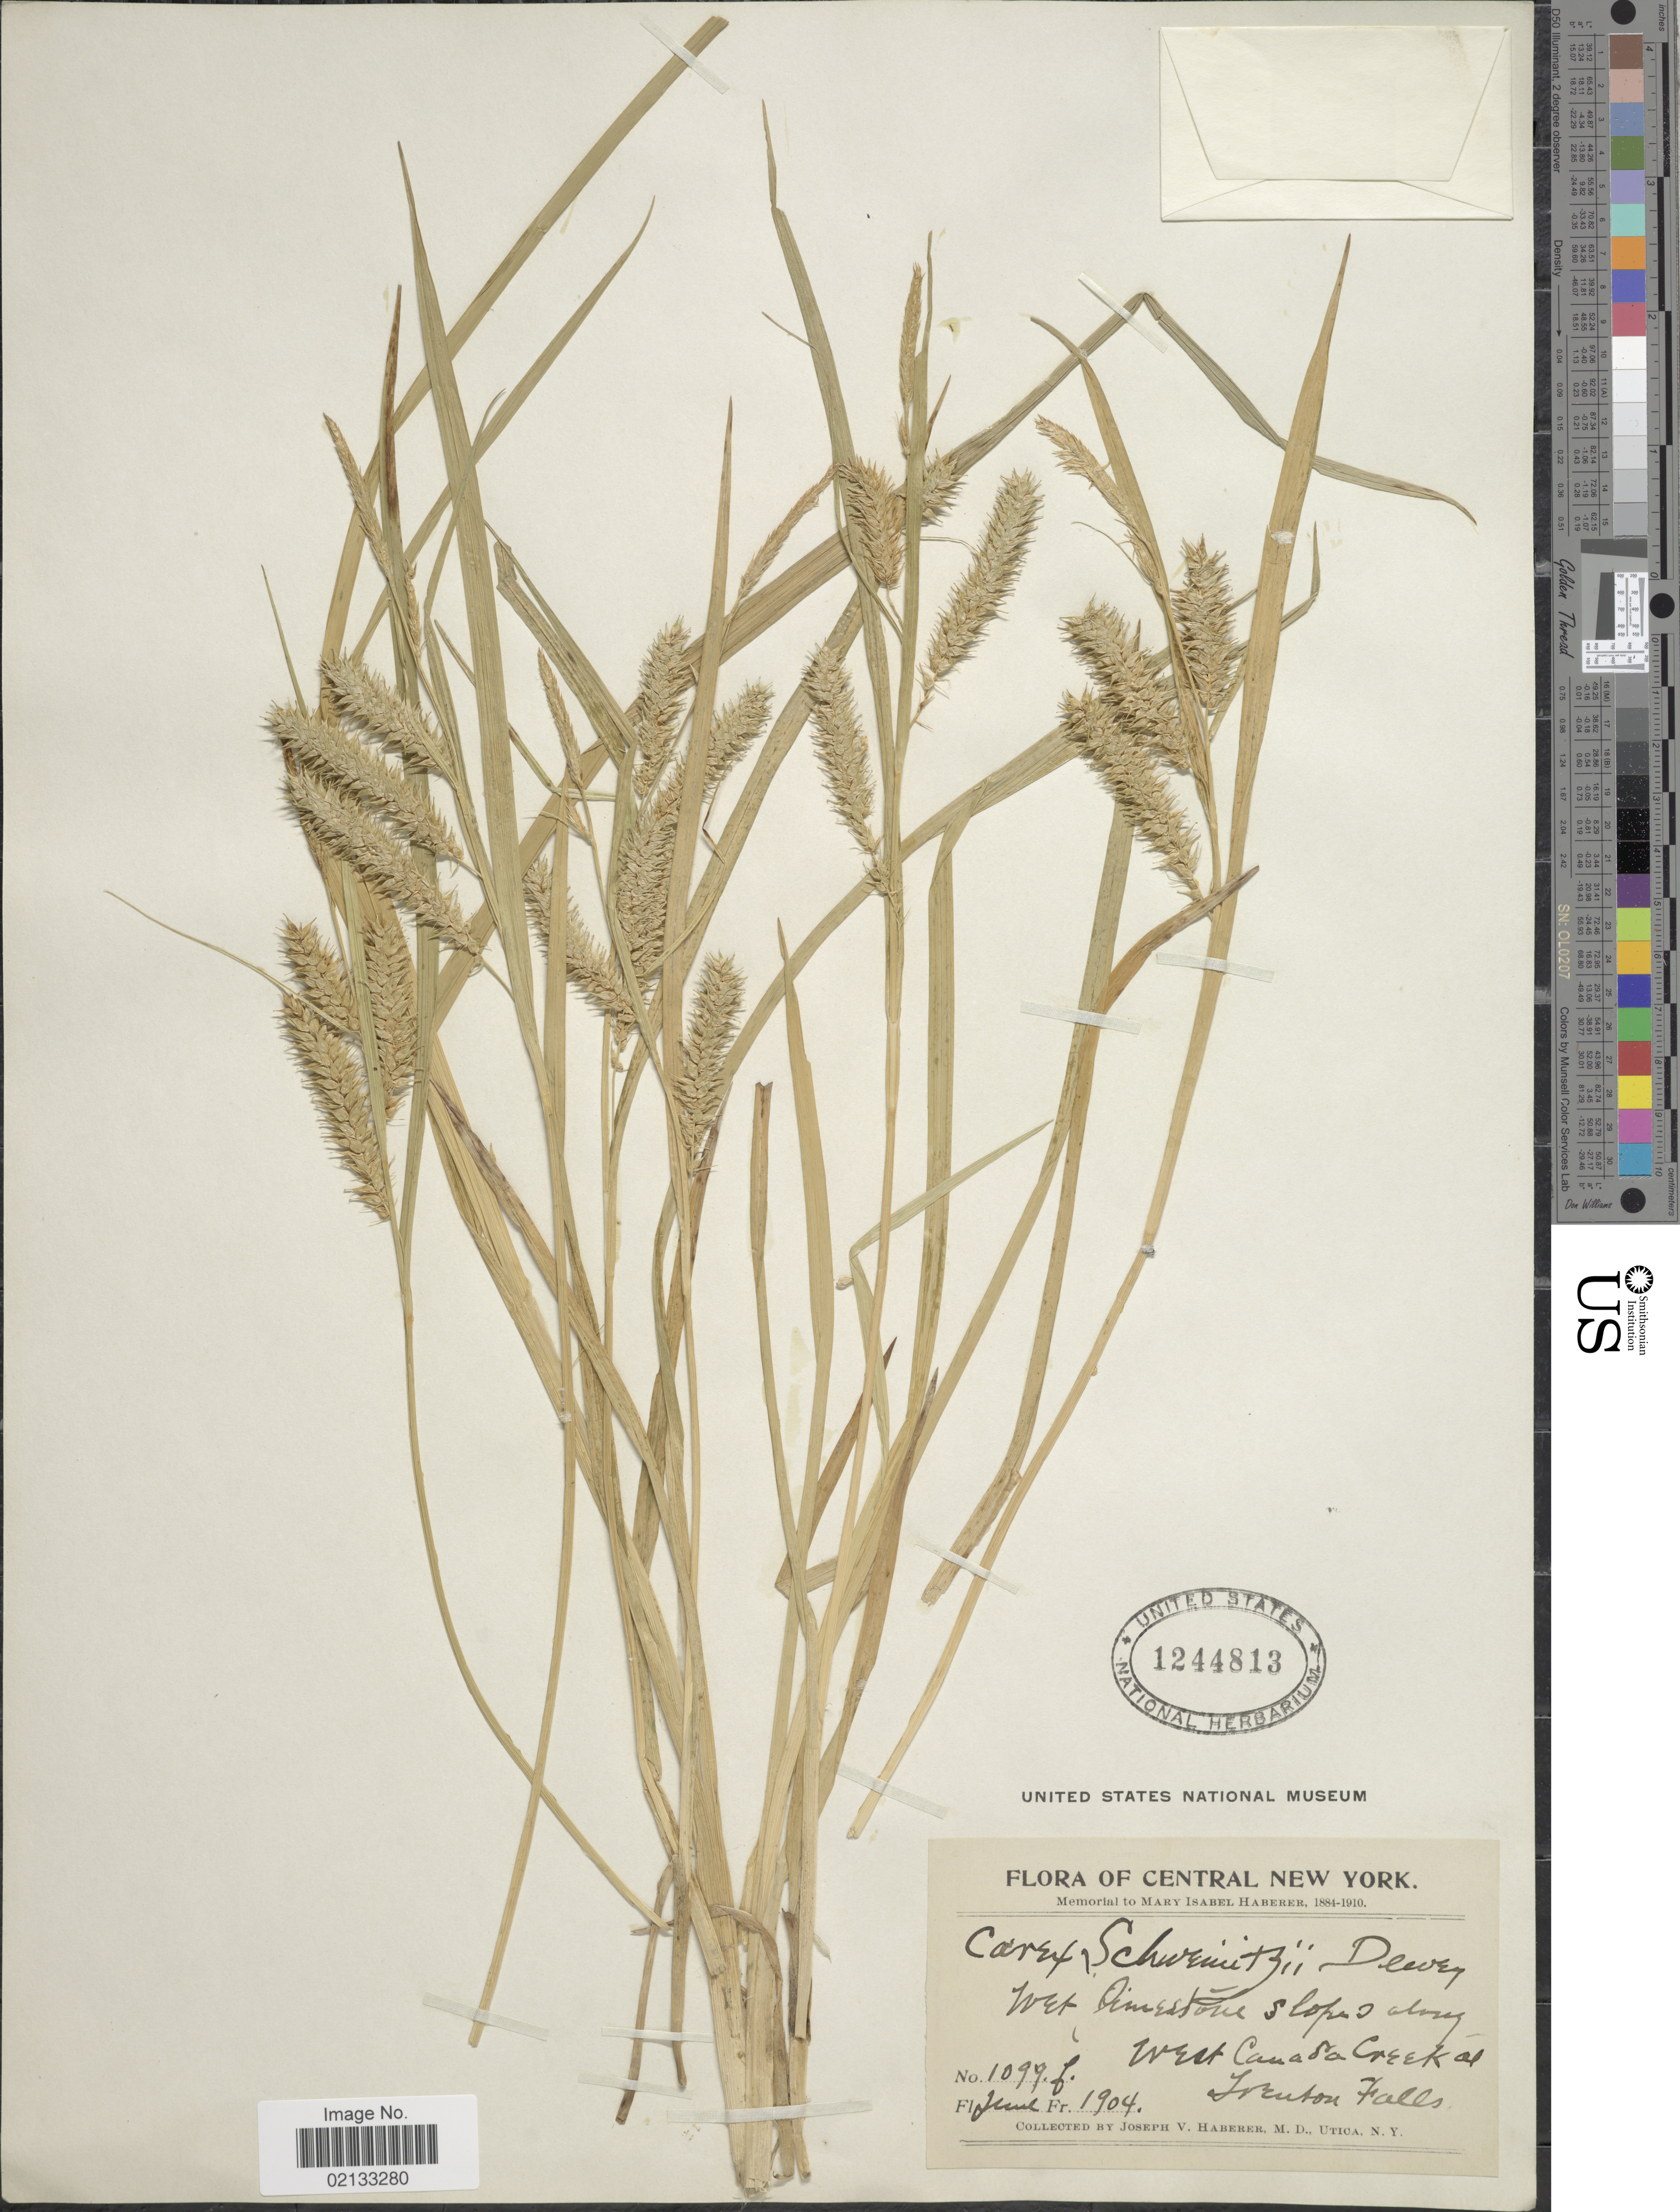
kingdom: Plantae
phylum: Tracheophyta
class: Liliopsida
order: Poales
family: Cyperaceae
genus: Carex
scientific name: Carex schweinitzii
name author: Dewey ex Schwein.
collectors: J. V. Haberer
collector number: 1099f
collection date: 1904-06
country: United States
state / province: New York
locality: Central New York, Wet limestone slopes along West Canada Creek at Trenton Falls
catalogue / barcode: US 1244813